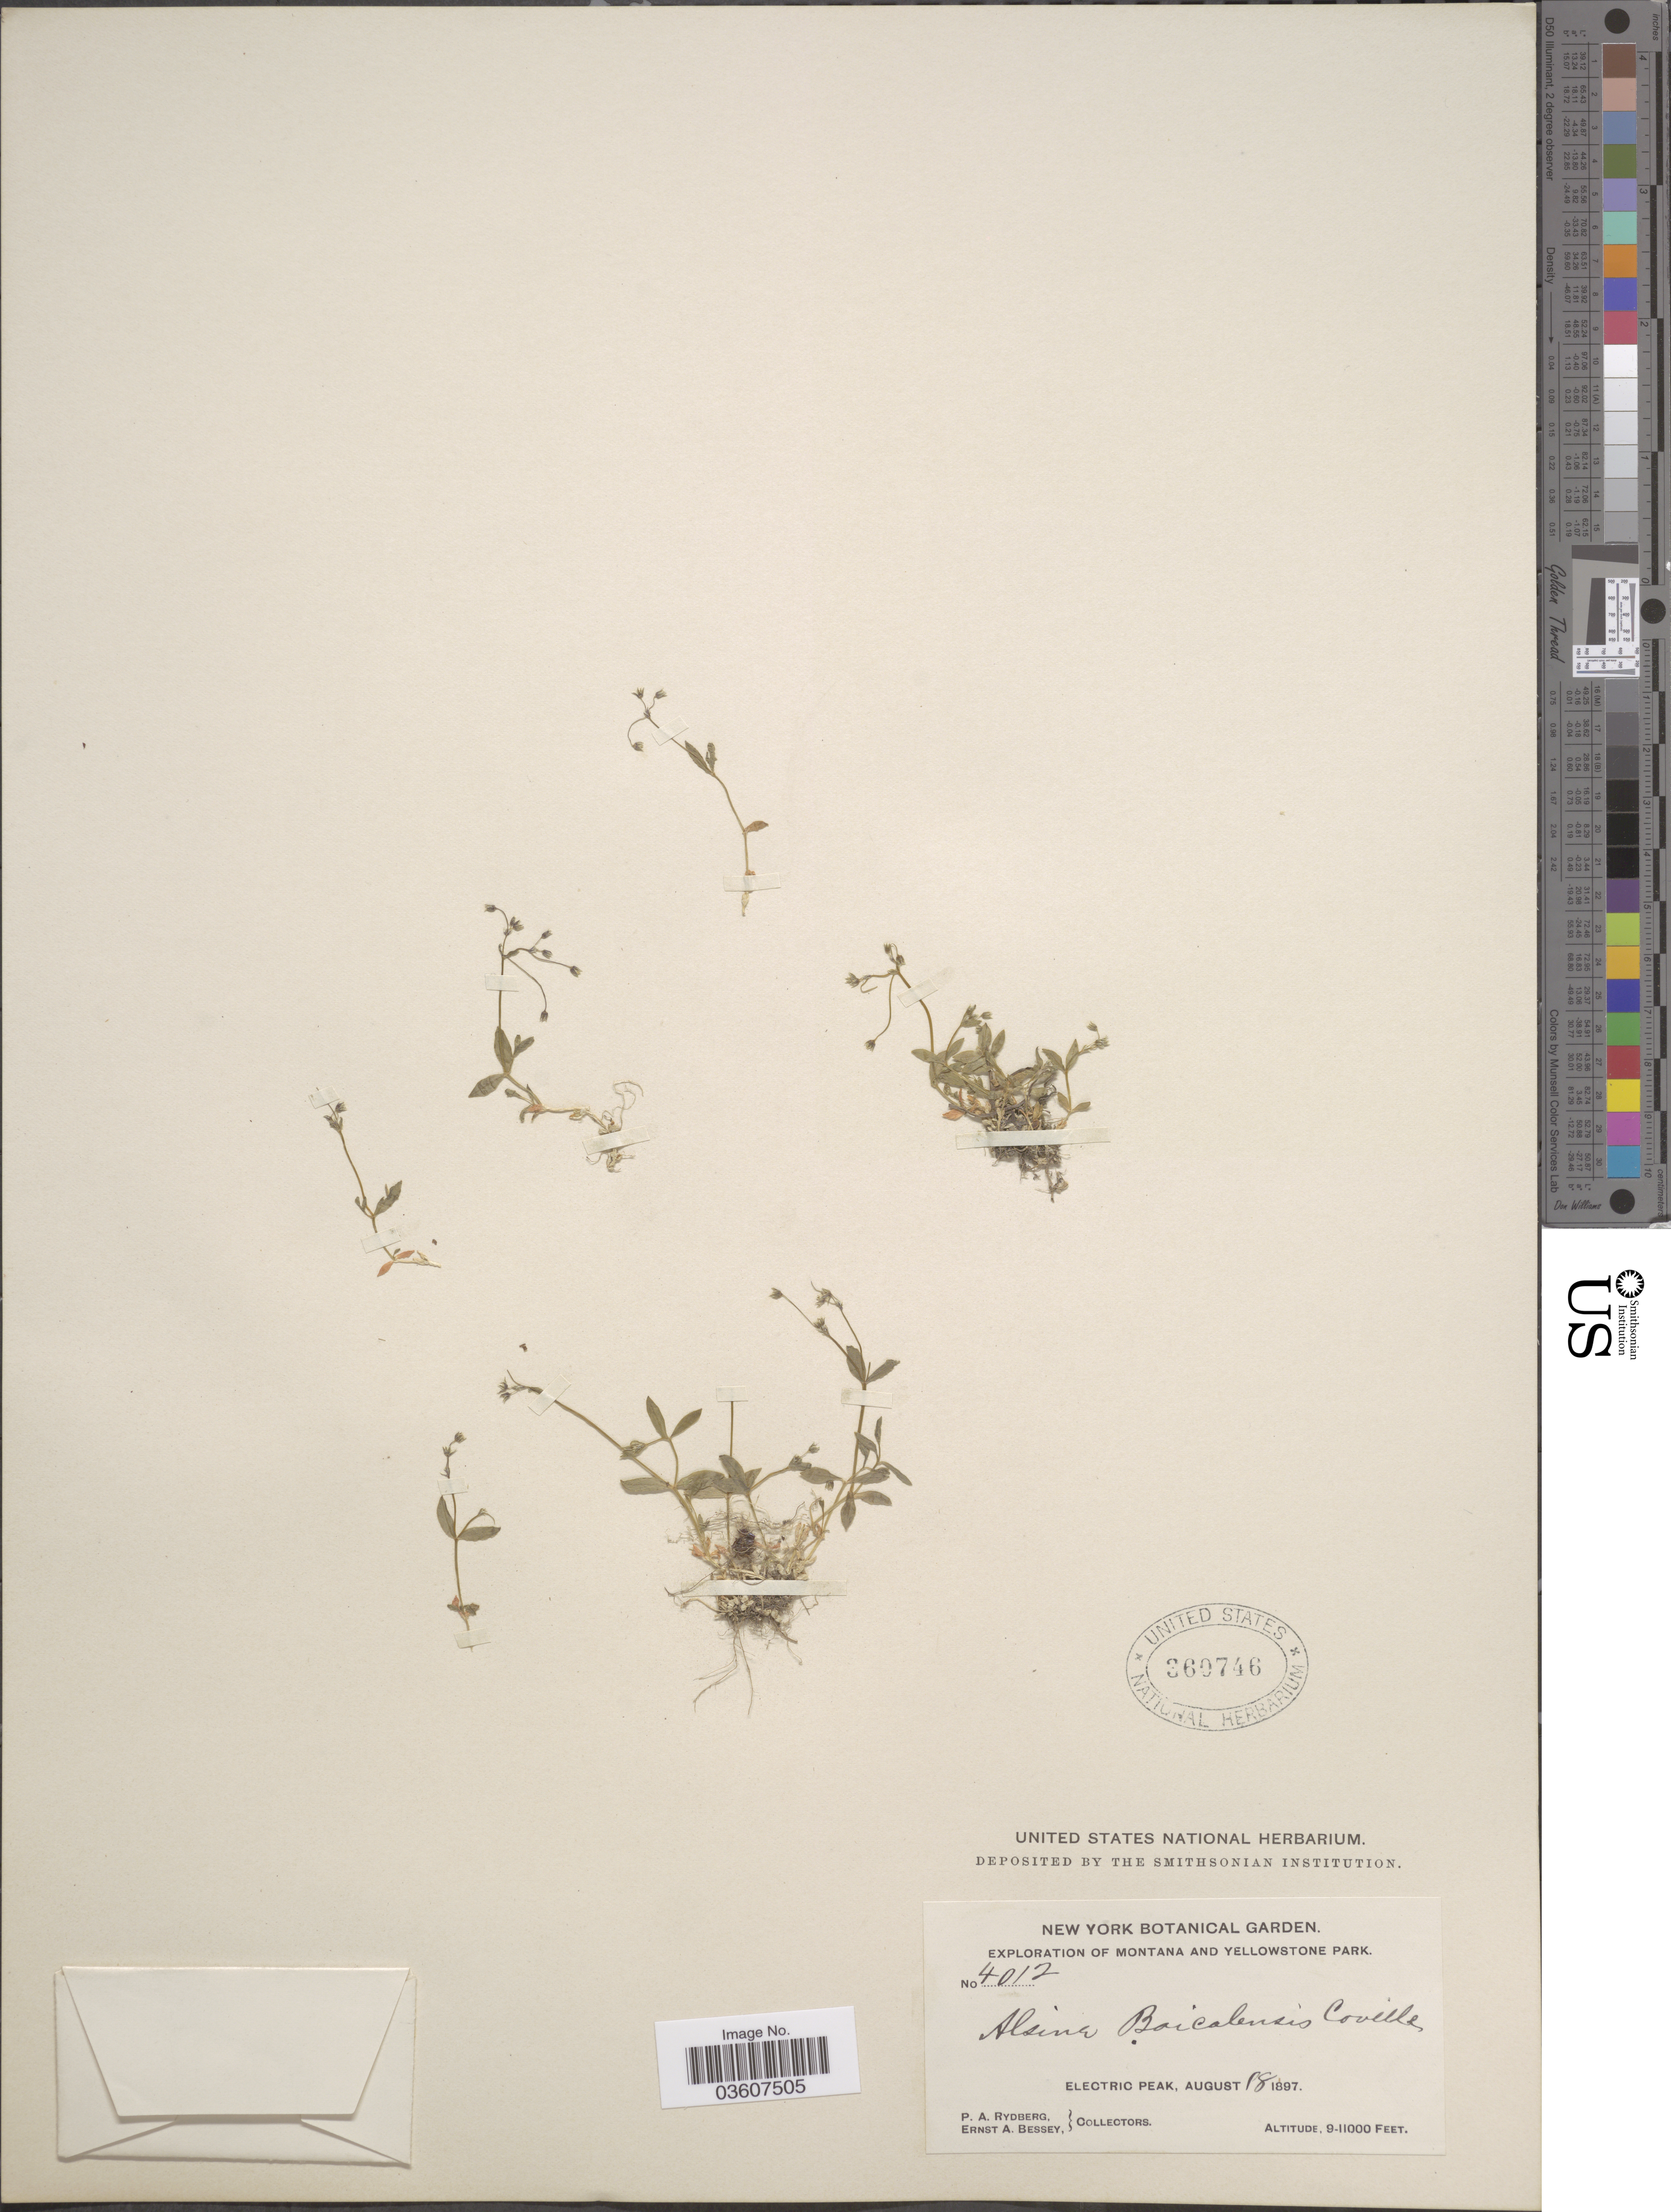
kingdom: Plantae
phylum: Tracheophyta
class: Magnoliopsida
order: Caryophyllales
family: Caryophyllaceae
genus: Stellaria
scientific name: Stellaria umbellata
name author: Turcz.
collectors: P. A. Rydberg & E. A. Bessey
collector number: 4012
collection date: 1897-08-18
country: United States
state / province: Montana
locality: Yellowstone Park. Electric Peak.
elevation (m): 2743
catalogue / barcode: US 360746